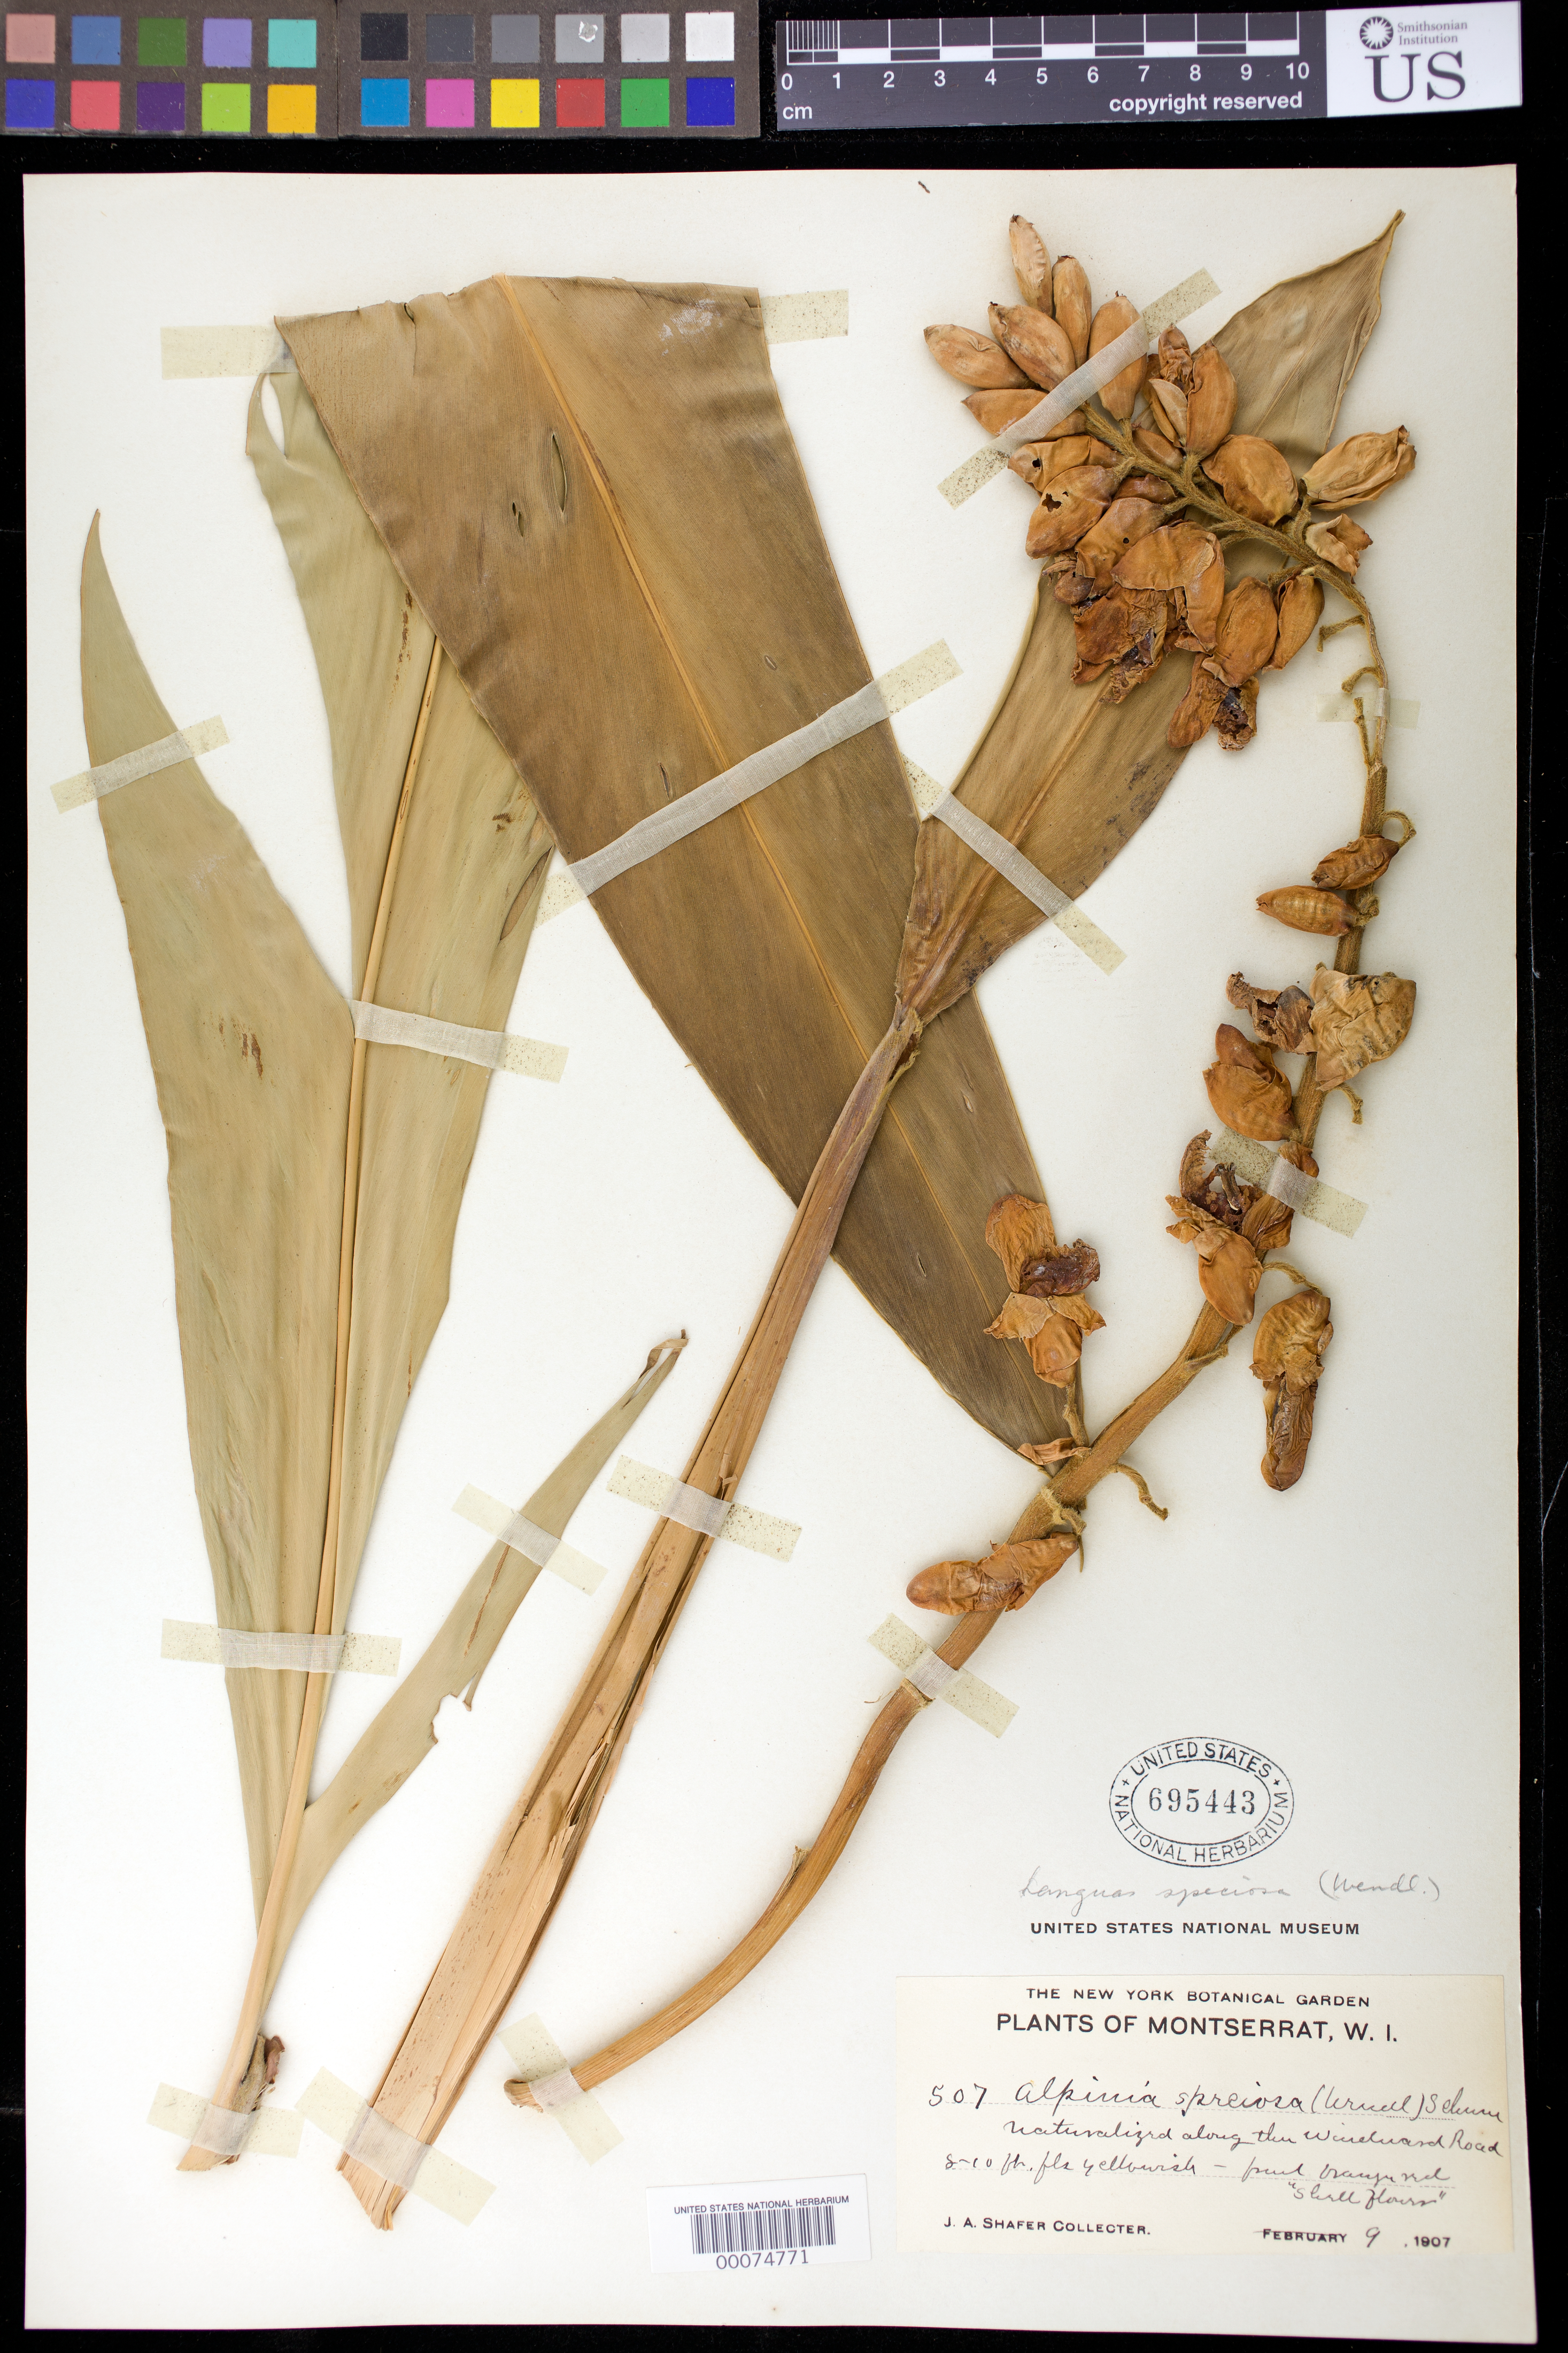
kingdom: Plantae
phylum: Tracheophyta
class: Liliopsida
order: Zingiberales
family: Zingiberaceae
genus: Alpinia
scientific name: Alpinia zerumbet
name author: (Pers.) B.L. Burtt & R.M. Sm.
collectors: J. A. Shafer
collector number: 507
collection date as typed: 09 Feb 1907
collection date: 1907-02-09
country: Montserrat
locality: Naturalized along the windward road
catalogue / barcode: US 695443